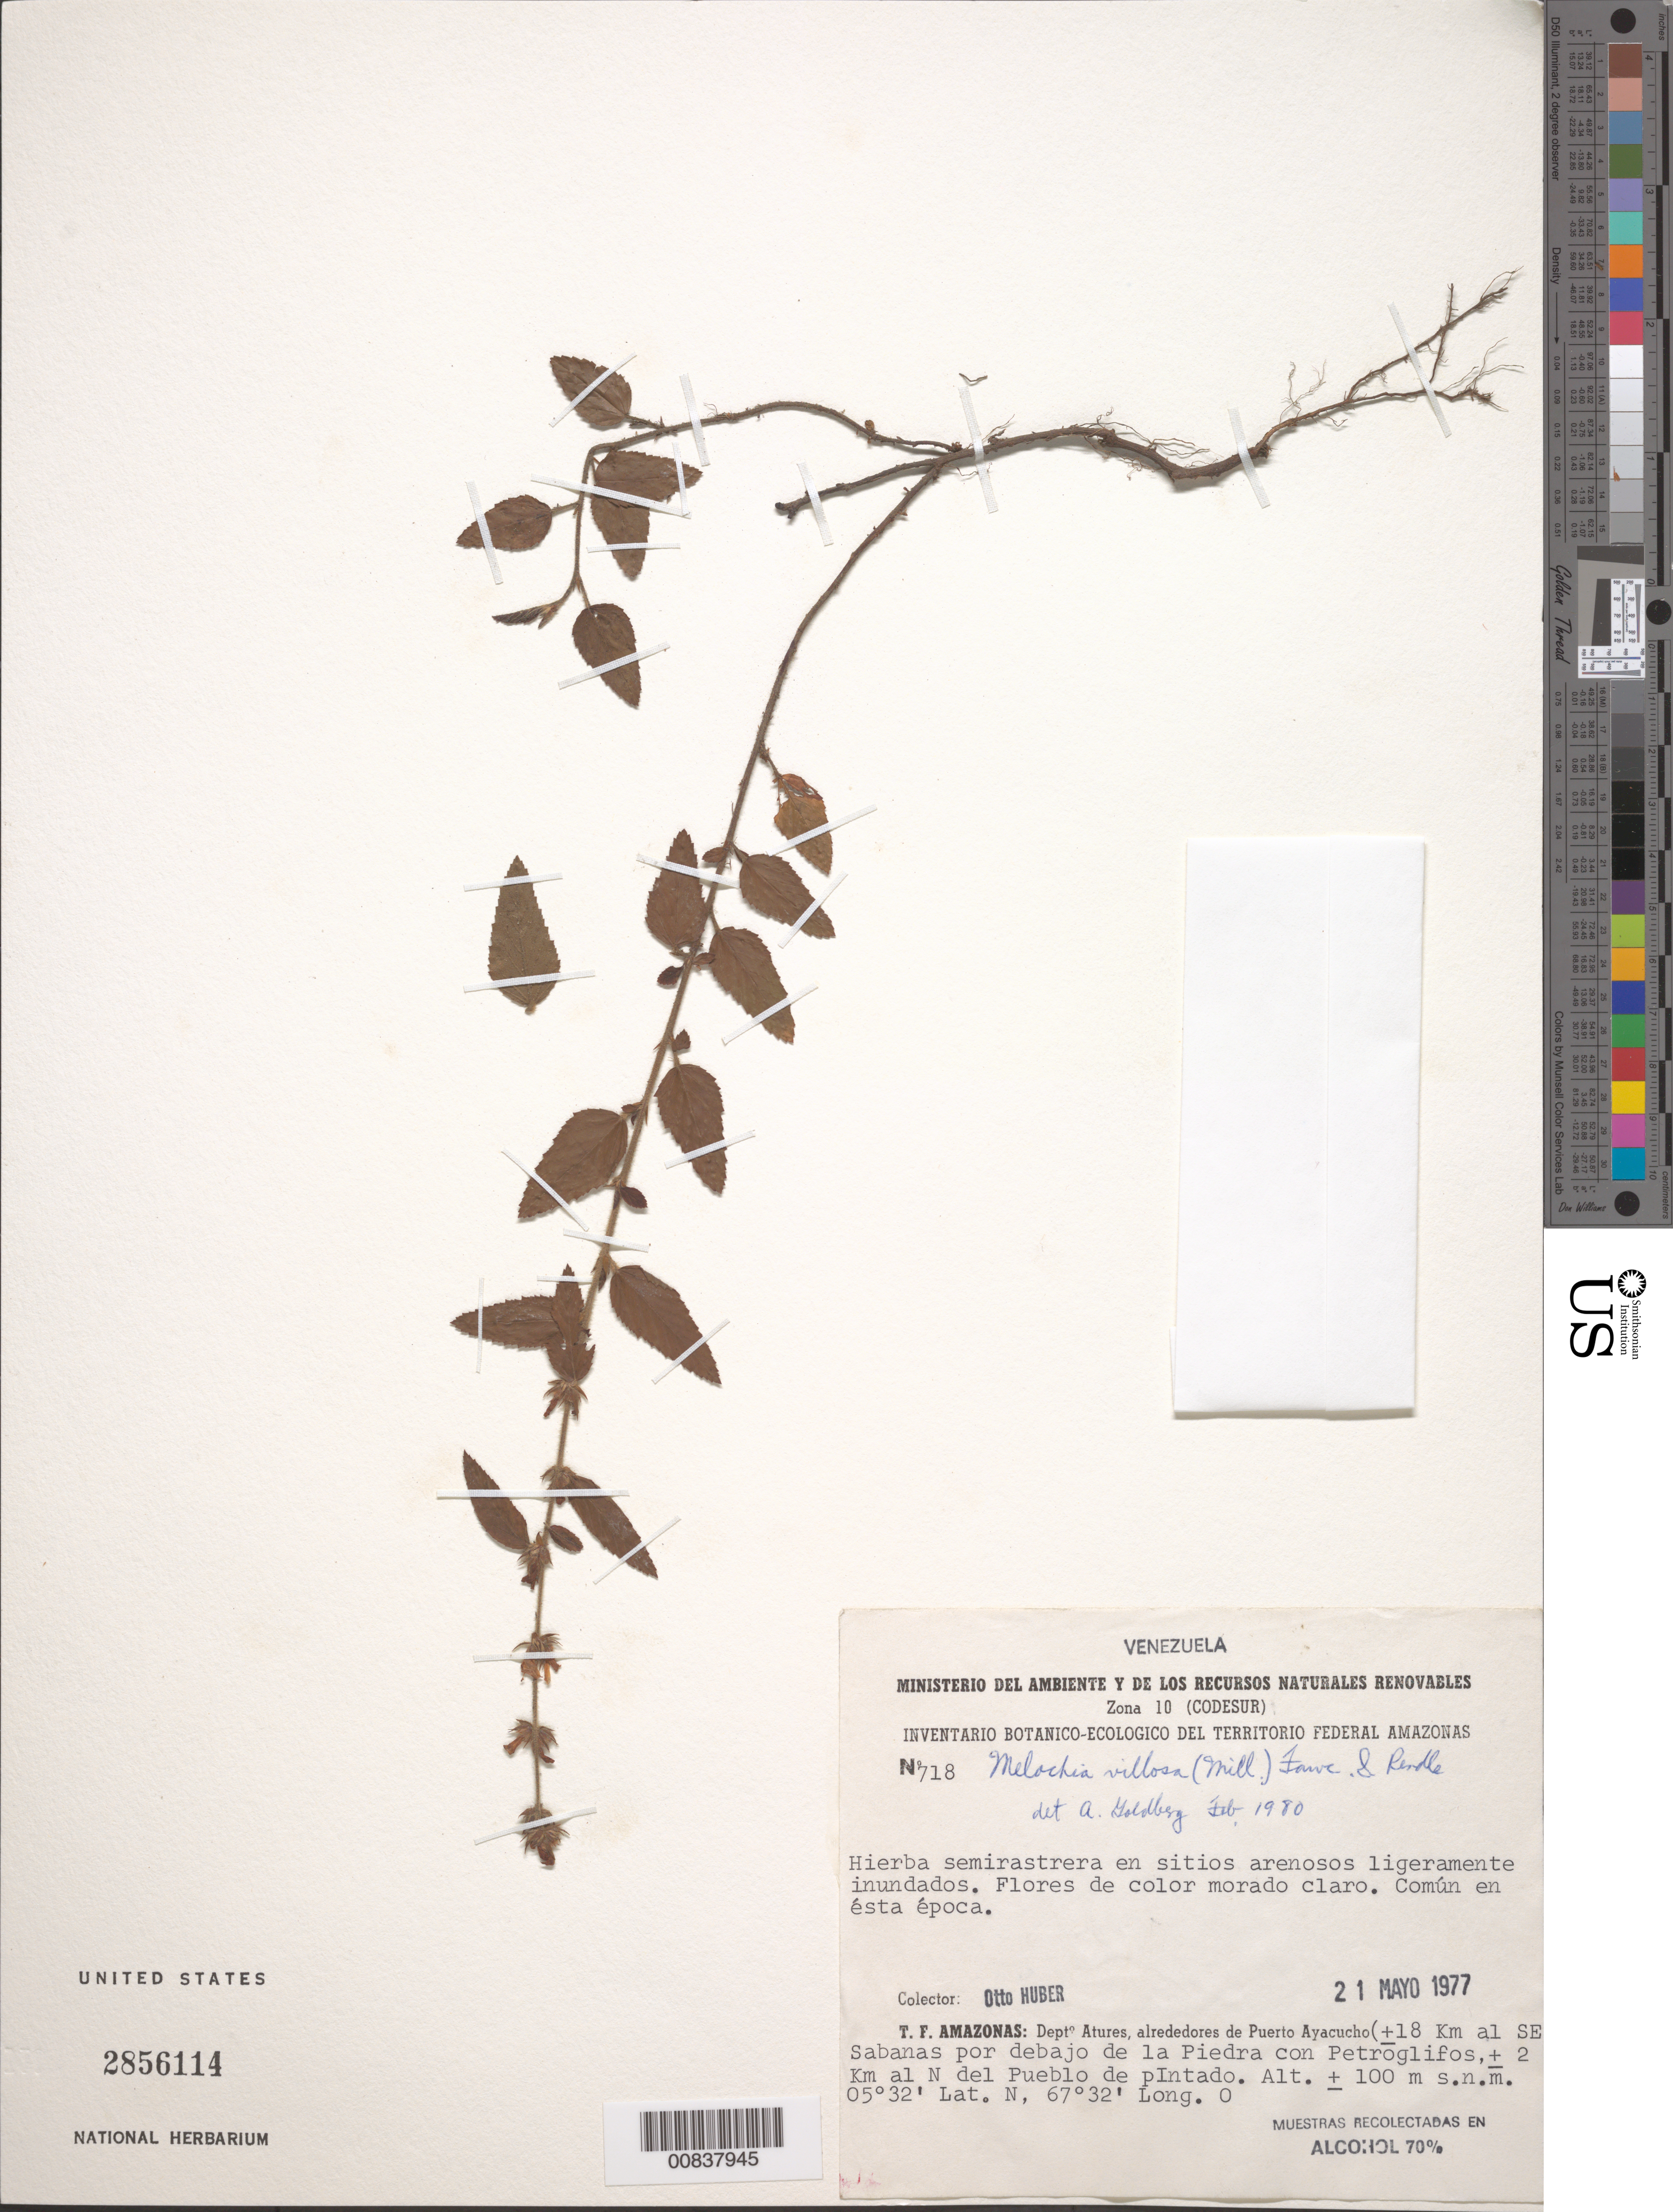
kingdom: Plantae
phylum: Tracheophyta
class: Magnoliopsida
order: Malvales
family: Malvaceae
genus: Melochia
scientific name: Melochia spicata var. spicata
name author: (L.) Fryxell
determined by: Dorr, L. J., (BOT), Smithsonian Institution - National Museum of Natural History (UNITED STATES)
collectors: O. Huber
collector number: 718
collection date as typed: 21-May-77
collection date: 1977-05-21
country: Venezuela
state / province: Amazonas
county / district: Atures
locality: Puerto Ayacucho, ±18 km, ± 2 km al N del Pueblo de Pintado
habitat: Sitios arenosos ligeramente inundados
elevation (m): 100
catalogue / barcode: US 2856114